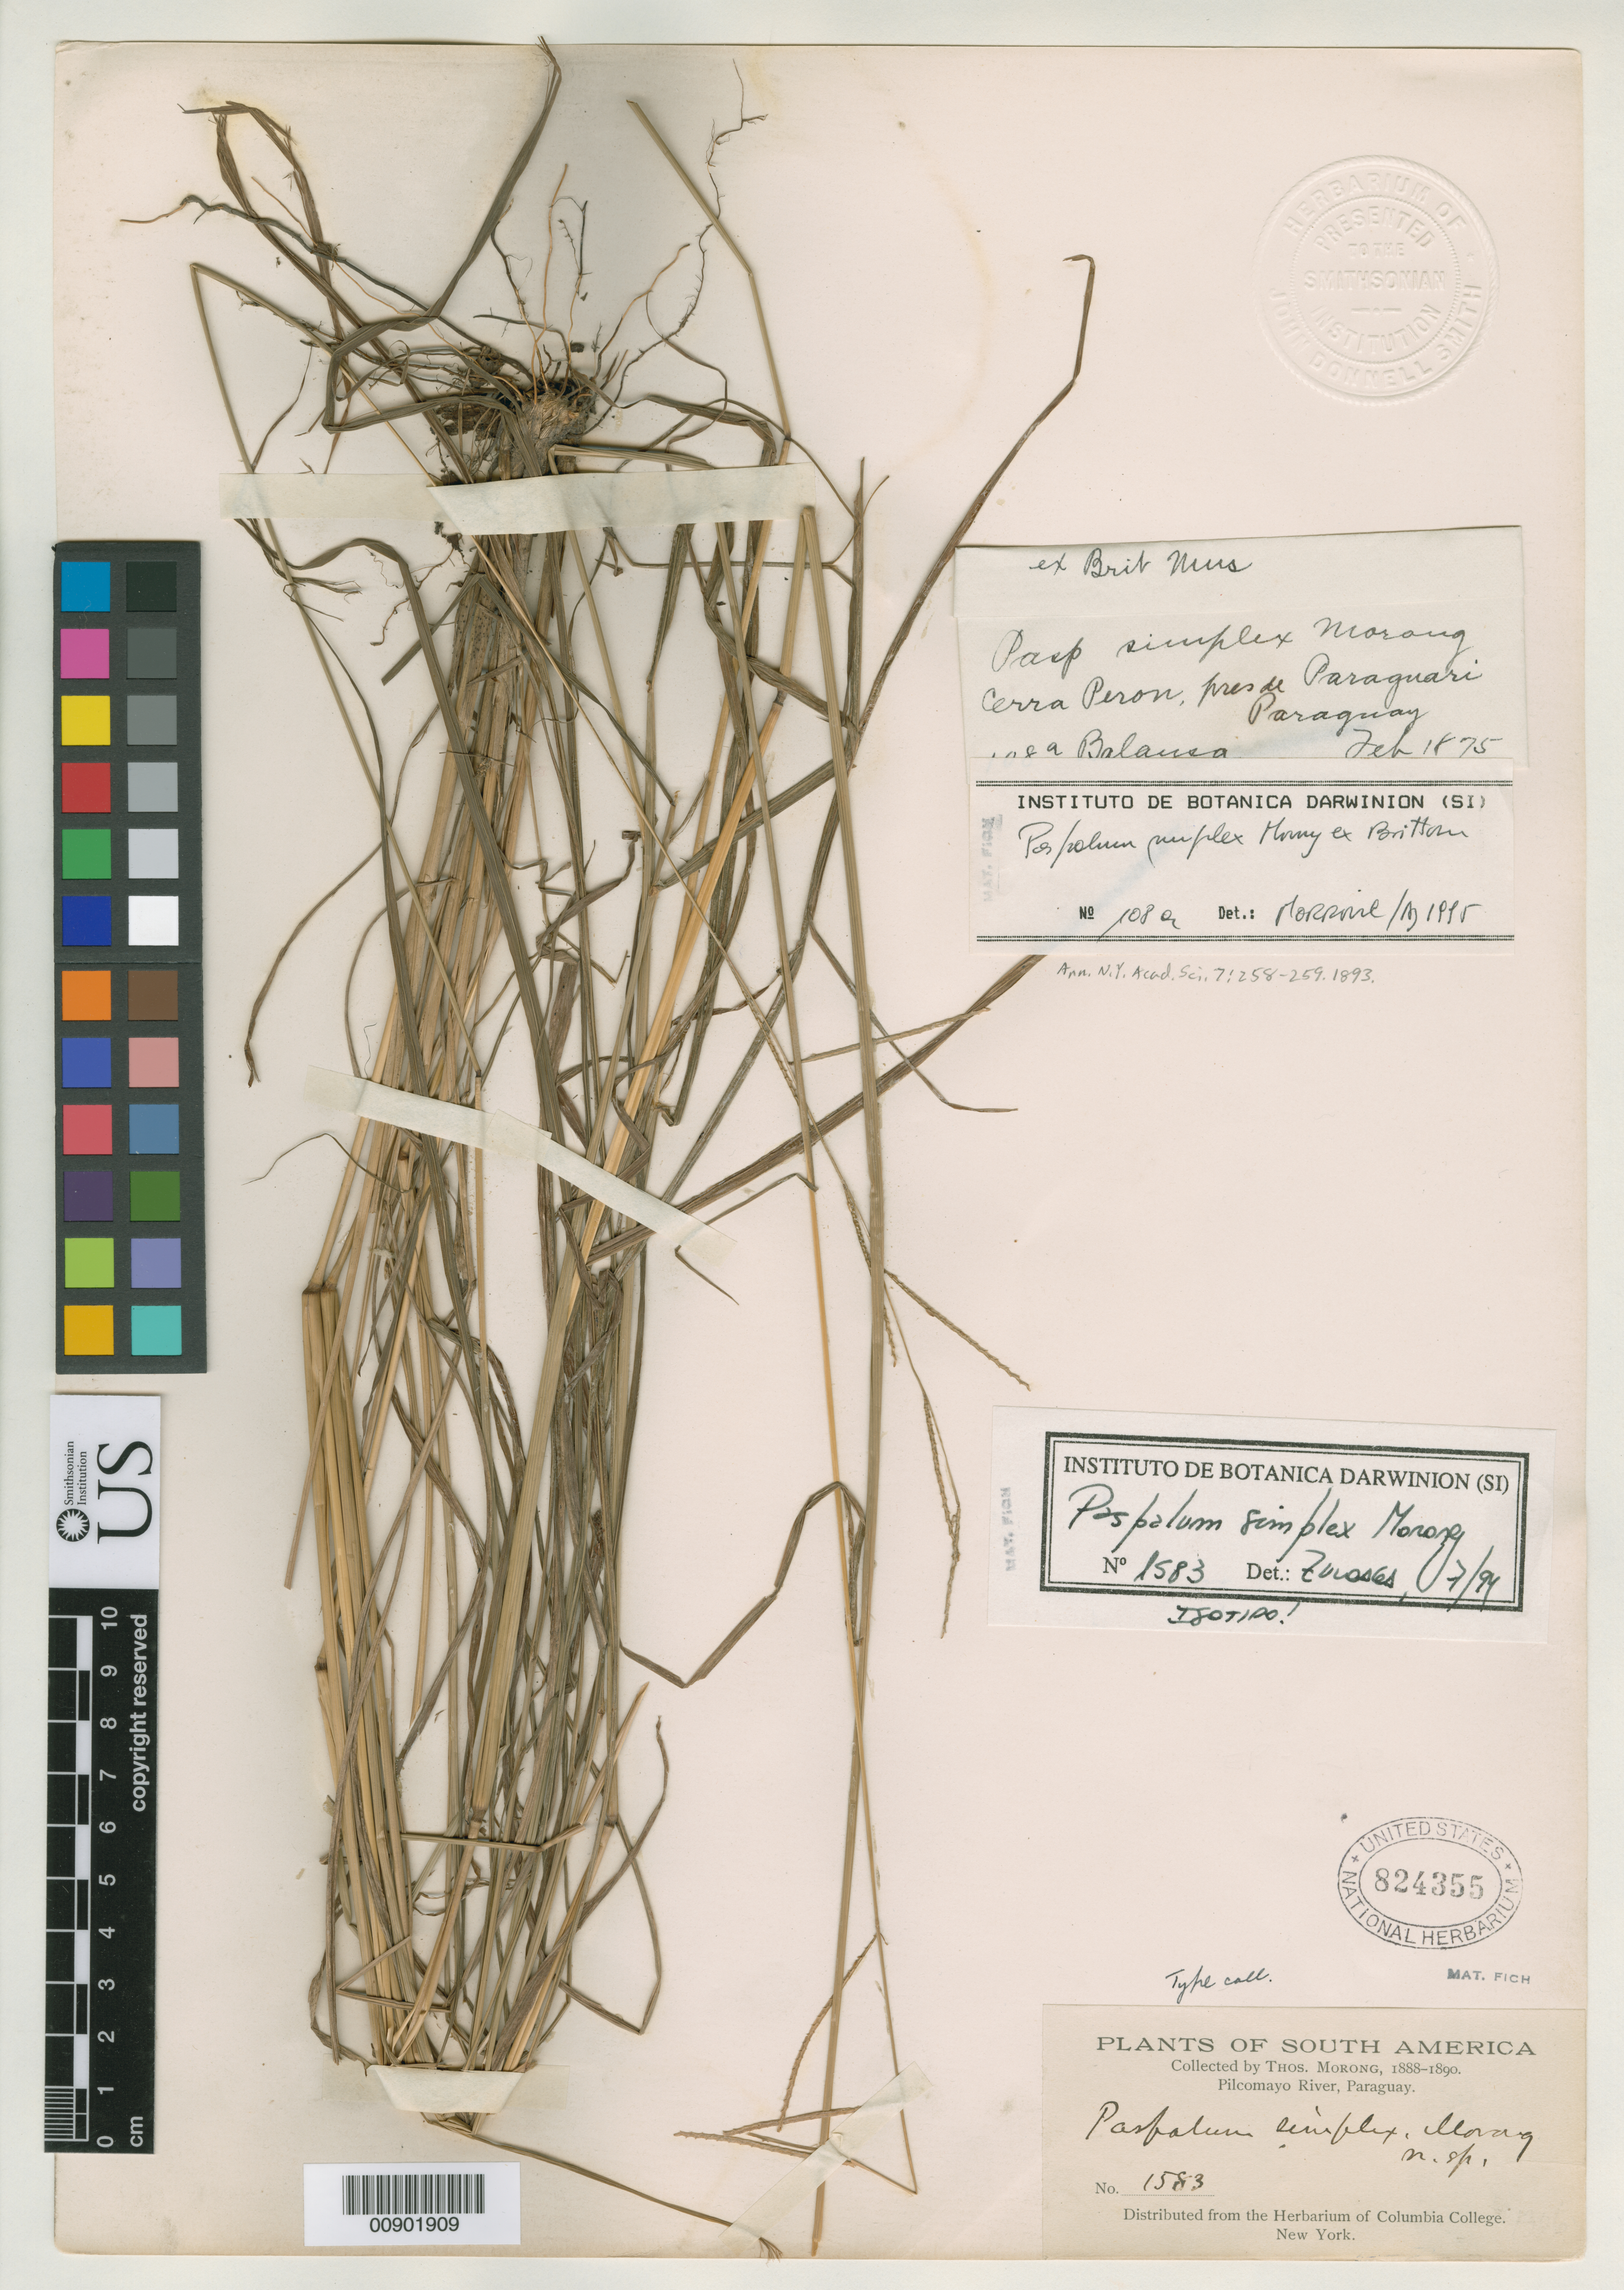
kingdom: Plantae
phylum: Tracheophyta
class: Liliopsida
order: Poales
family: Poaceae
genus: Paspalum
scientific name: Paspalum simplex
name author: Morong in Morong & Britton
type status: Isotype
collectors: T. Morong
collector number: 1583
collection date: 1888/1890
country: Paraguay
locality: Pilcomayo River.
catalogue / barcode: US 824355